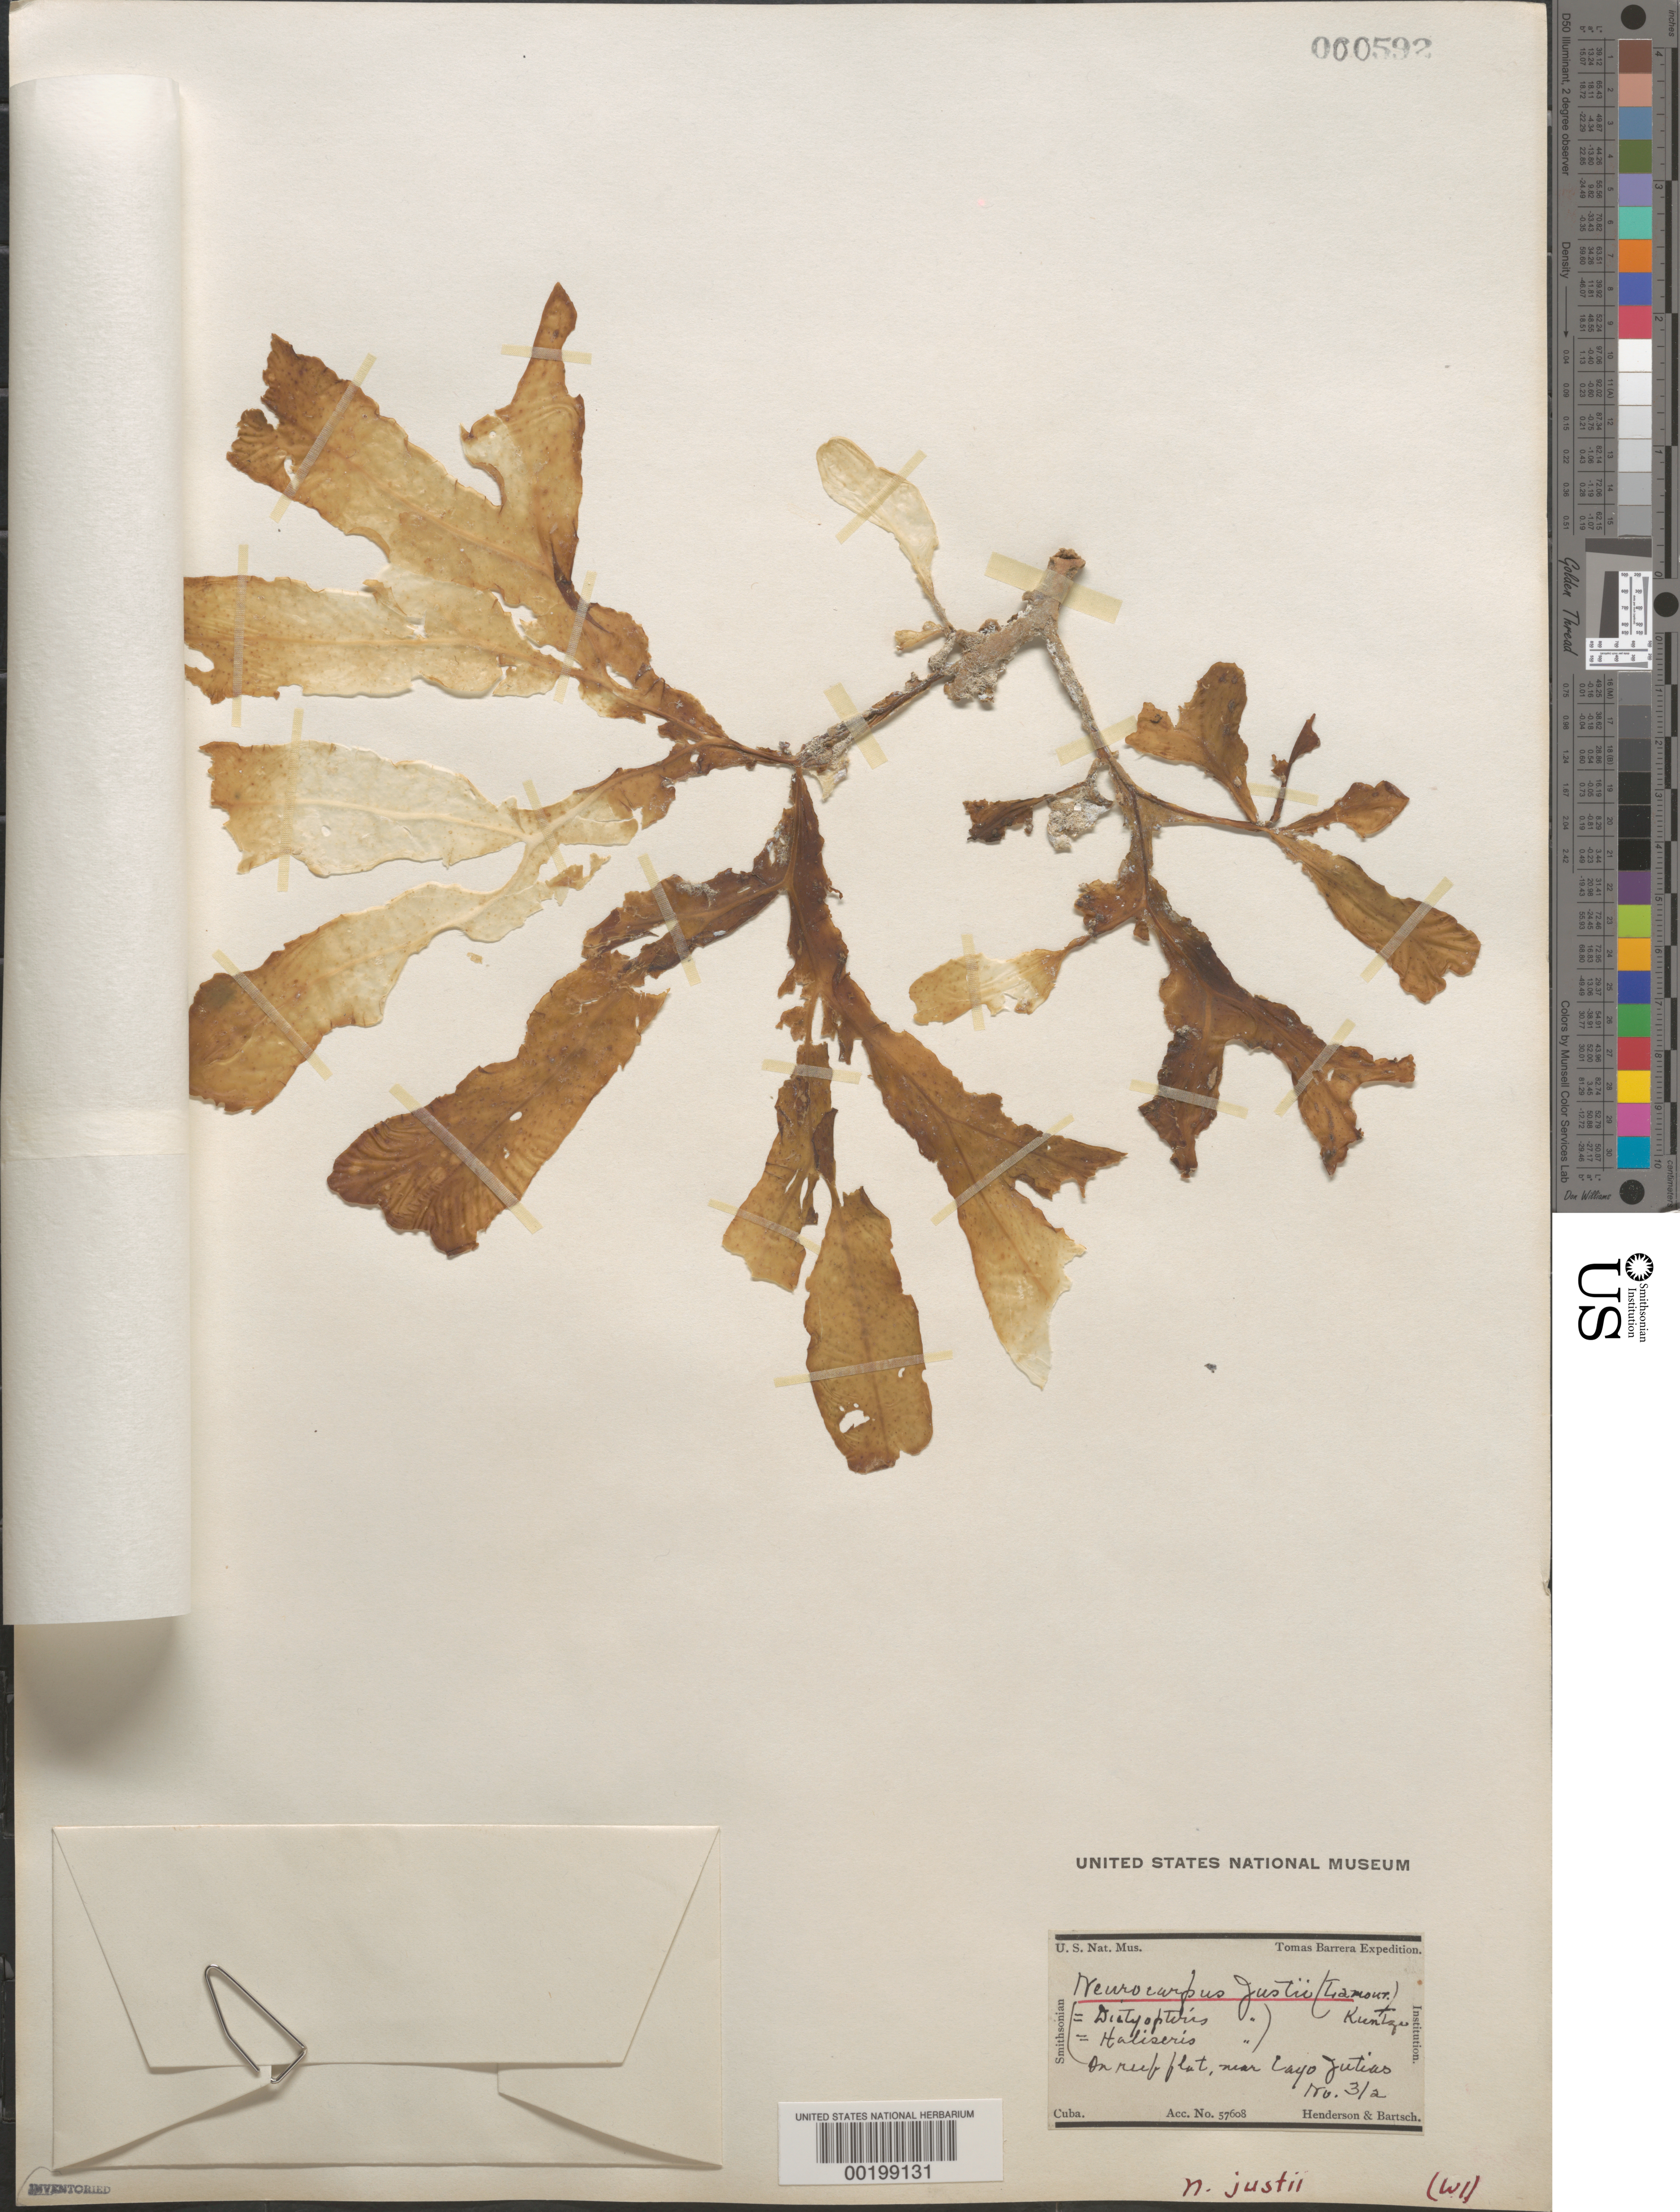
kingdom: Chromista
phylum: Ochrophyta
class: Phaeophyceae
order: Dictyotales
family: Dictyotaceae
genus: Dictyopteris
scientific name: Dictyopteris justii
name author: J.V.Lamouroux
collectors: J. Henderson & P. Bartsch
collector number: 31a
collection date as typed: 1914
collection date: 1914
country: Cuba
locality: Near cayo jutias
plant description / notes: Tomas Barrera Expedition, as Neurocarpus justii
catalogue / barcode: US 592